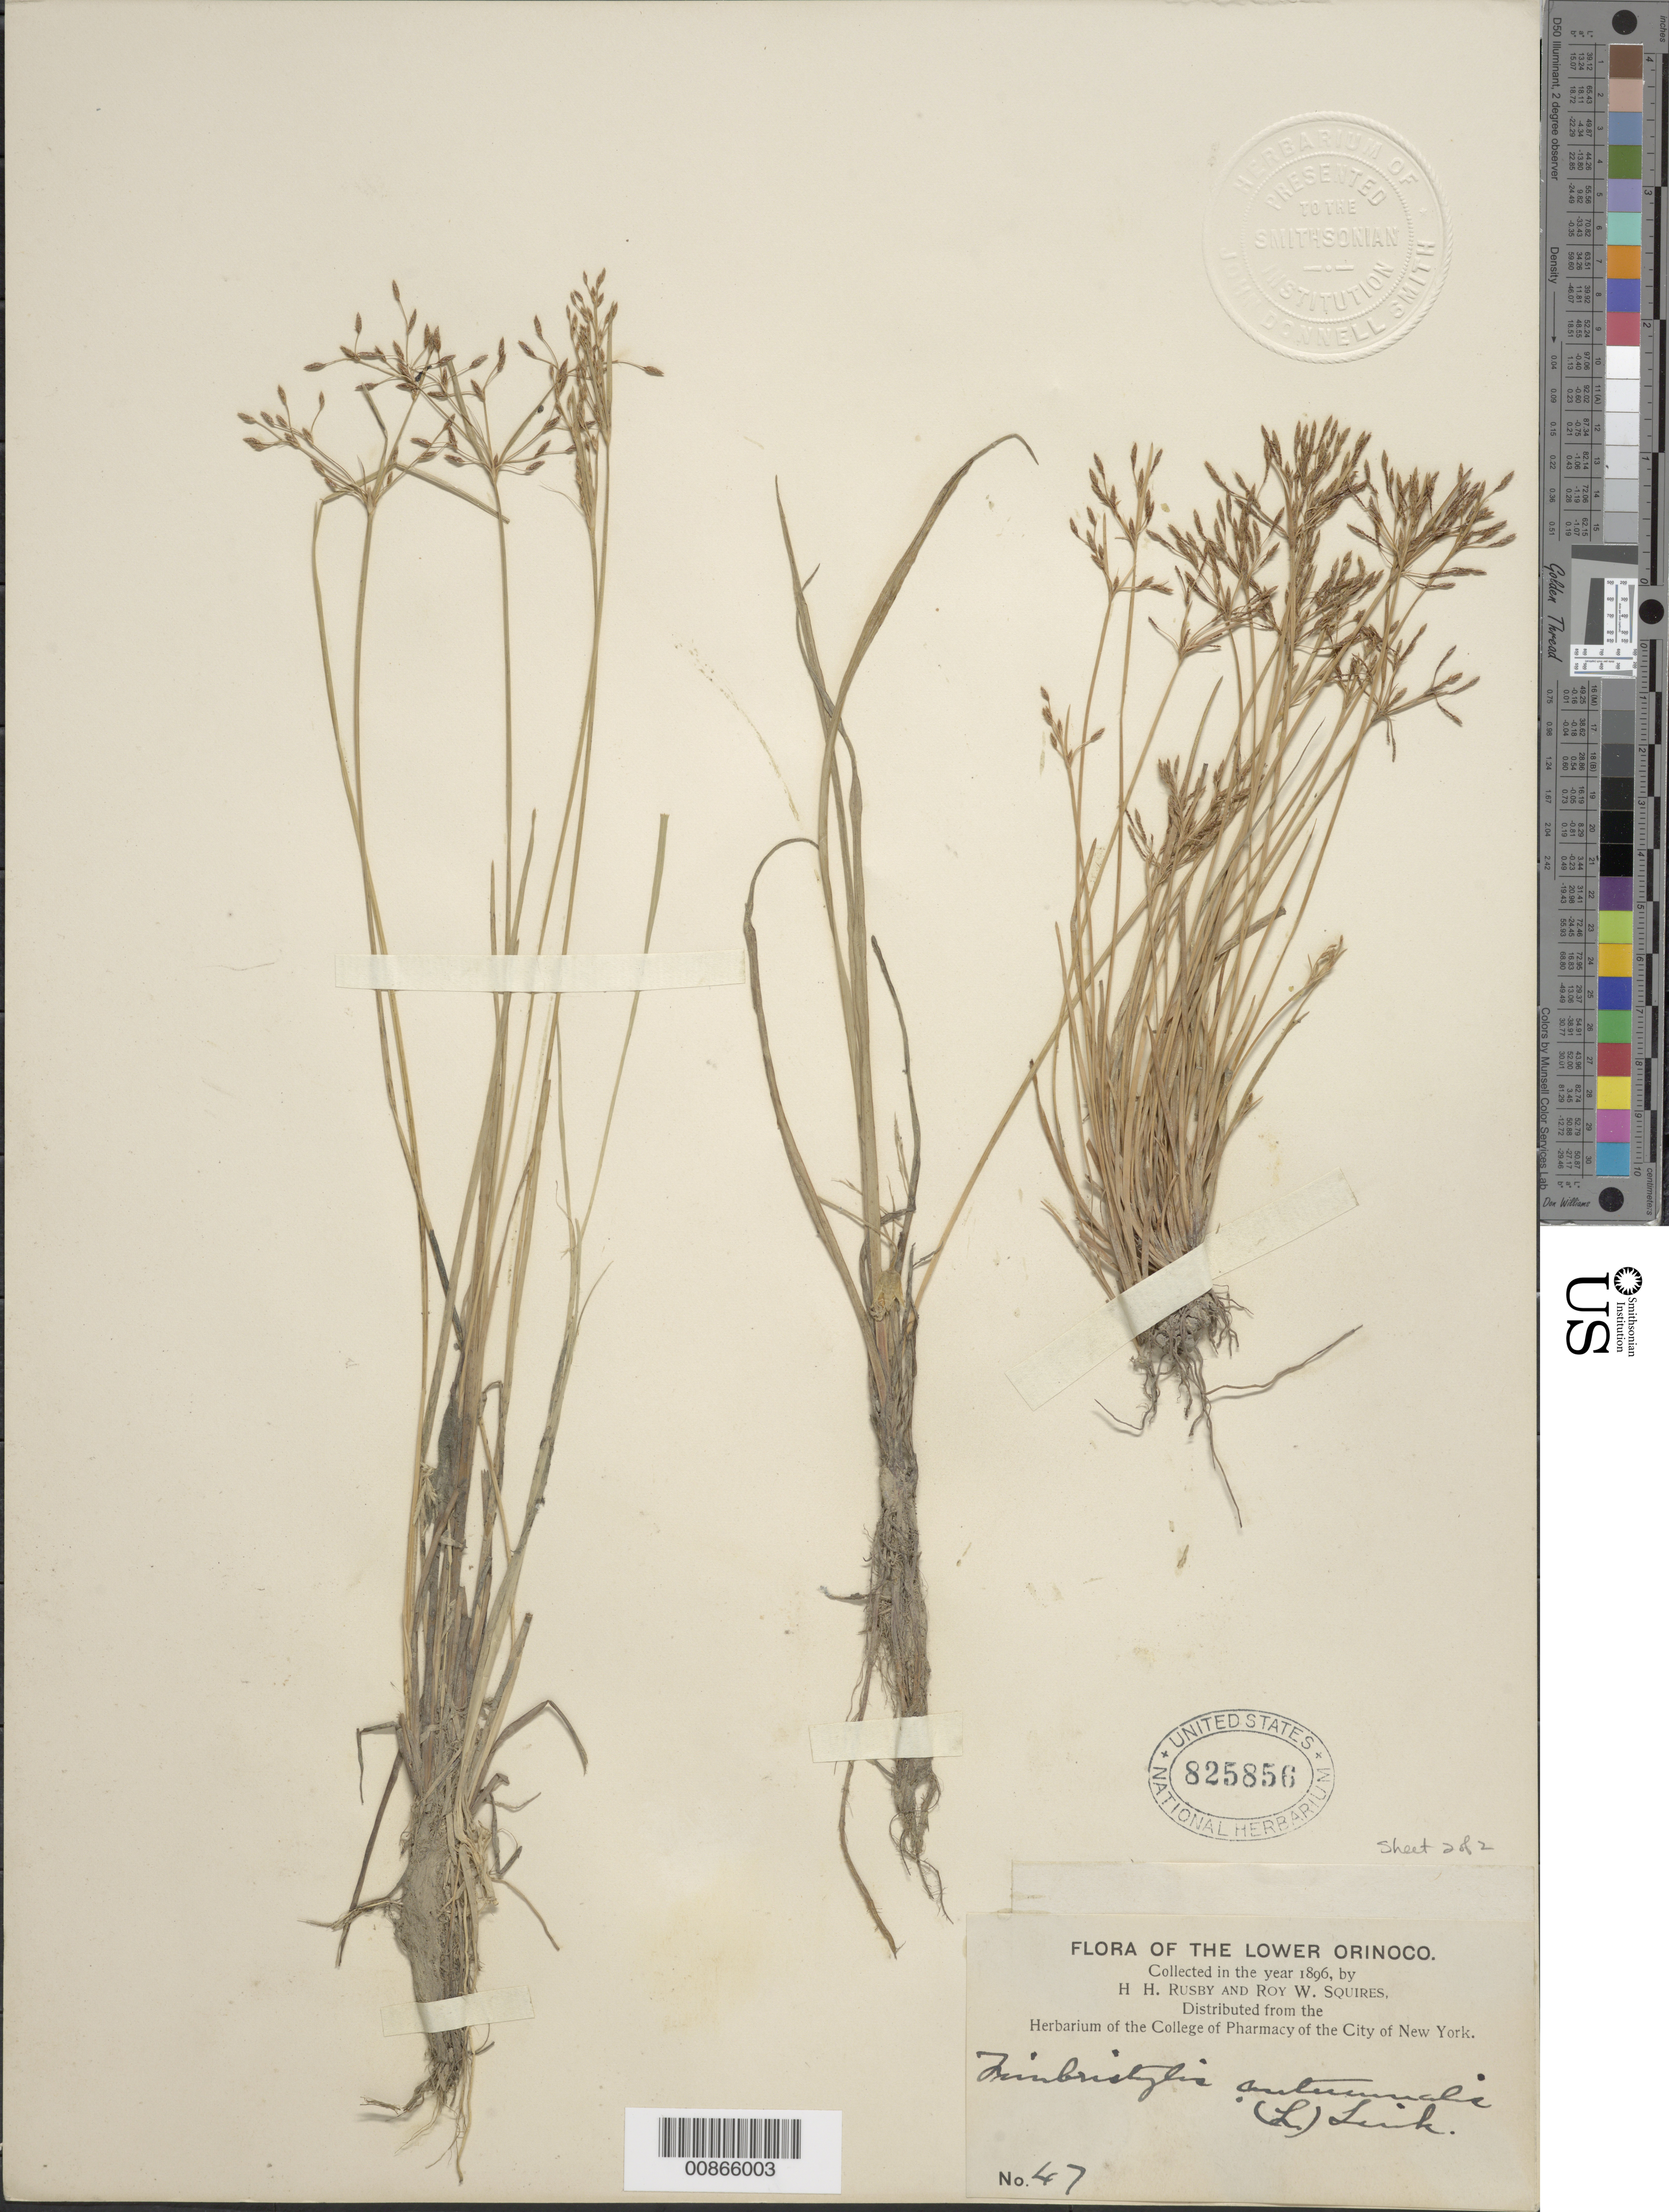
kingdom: Plantae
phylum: Tracheophyta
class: Liliopsida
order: Poales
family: Cyperaceae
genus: Fimbristylis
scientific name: Fimbristylis autumnalis (L.) Roem. & Schult.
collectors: H. H. Rusby & R. Squires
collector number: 47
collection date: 1896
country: Venezuela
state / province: Amazonas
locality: Lower Orinoco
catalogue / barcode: US 825856